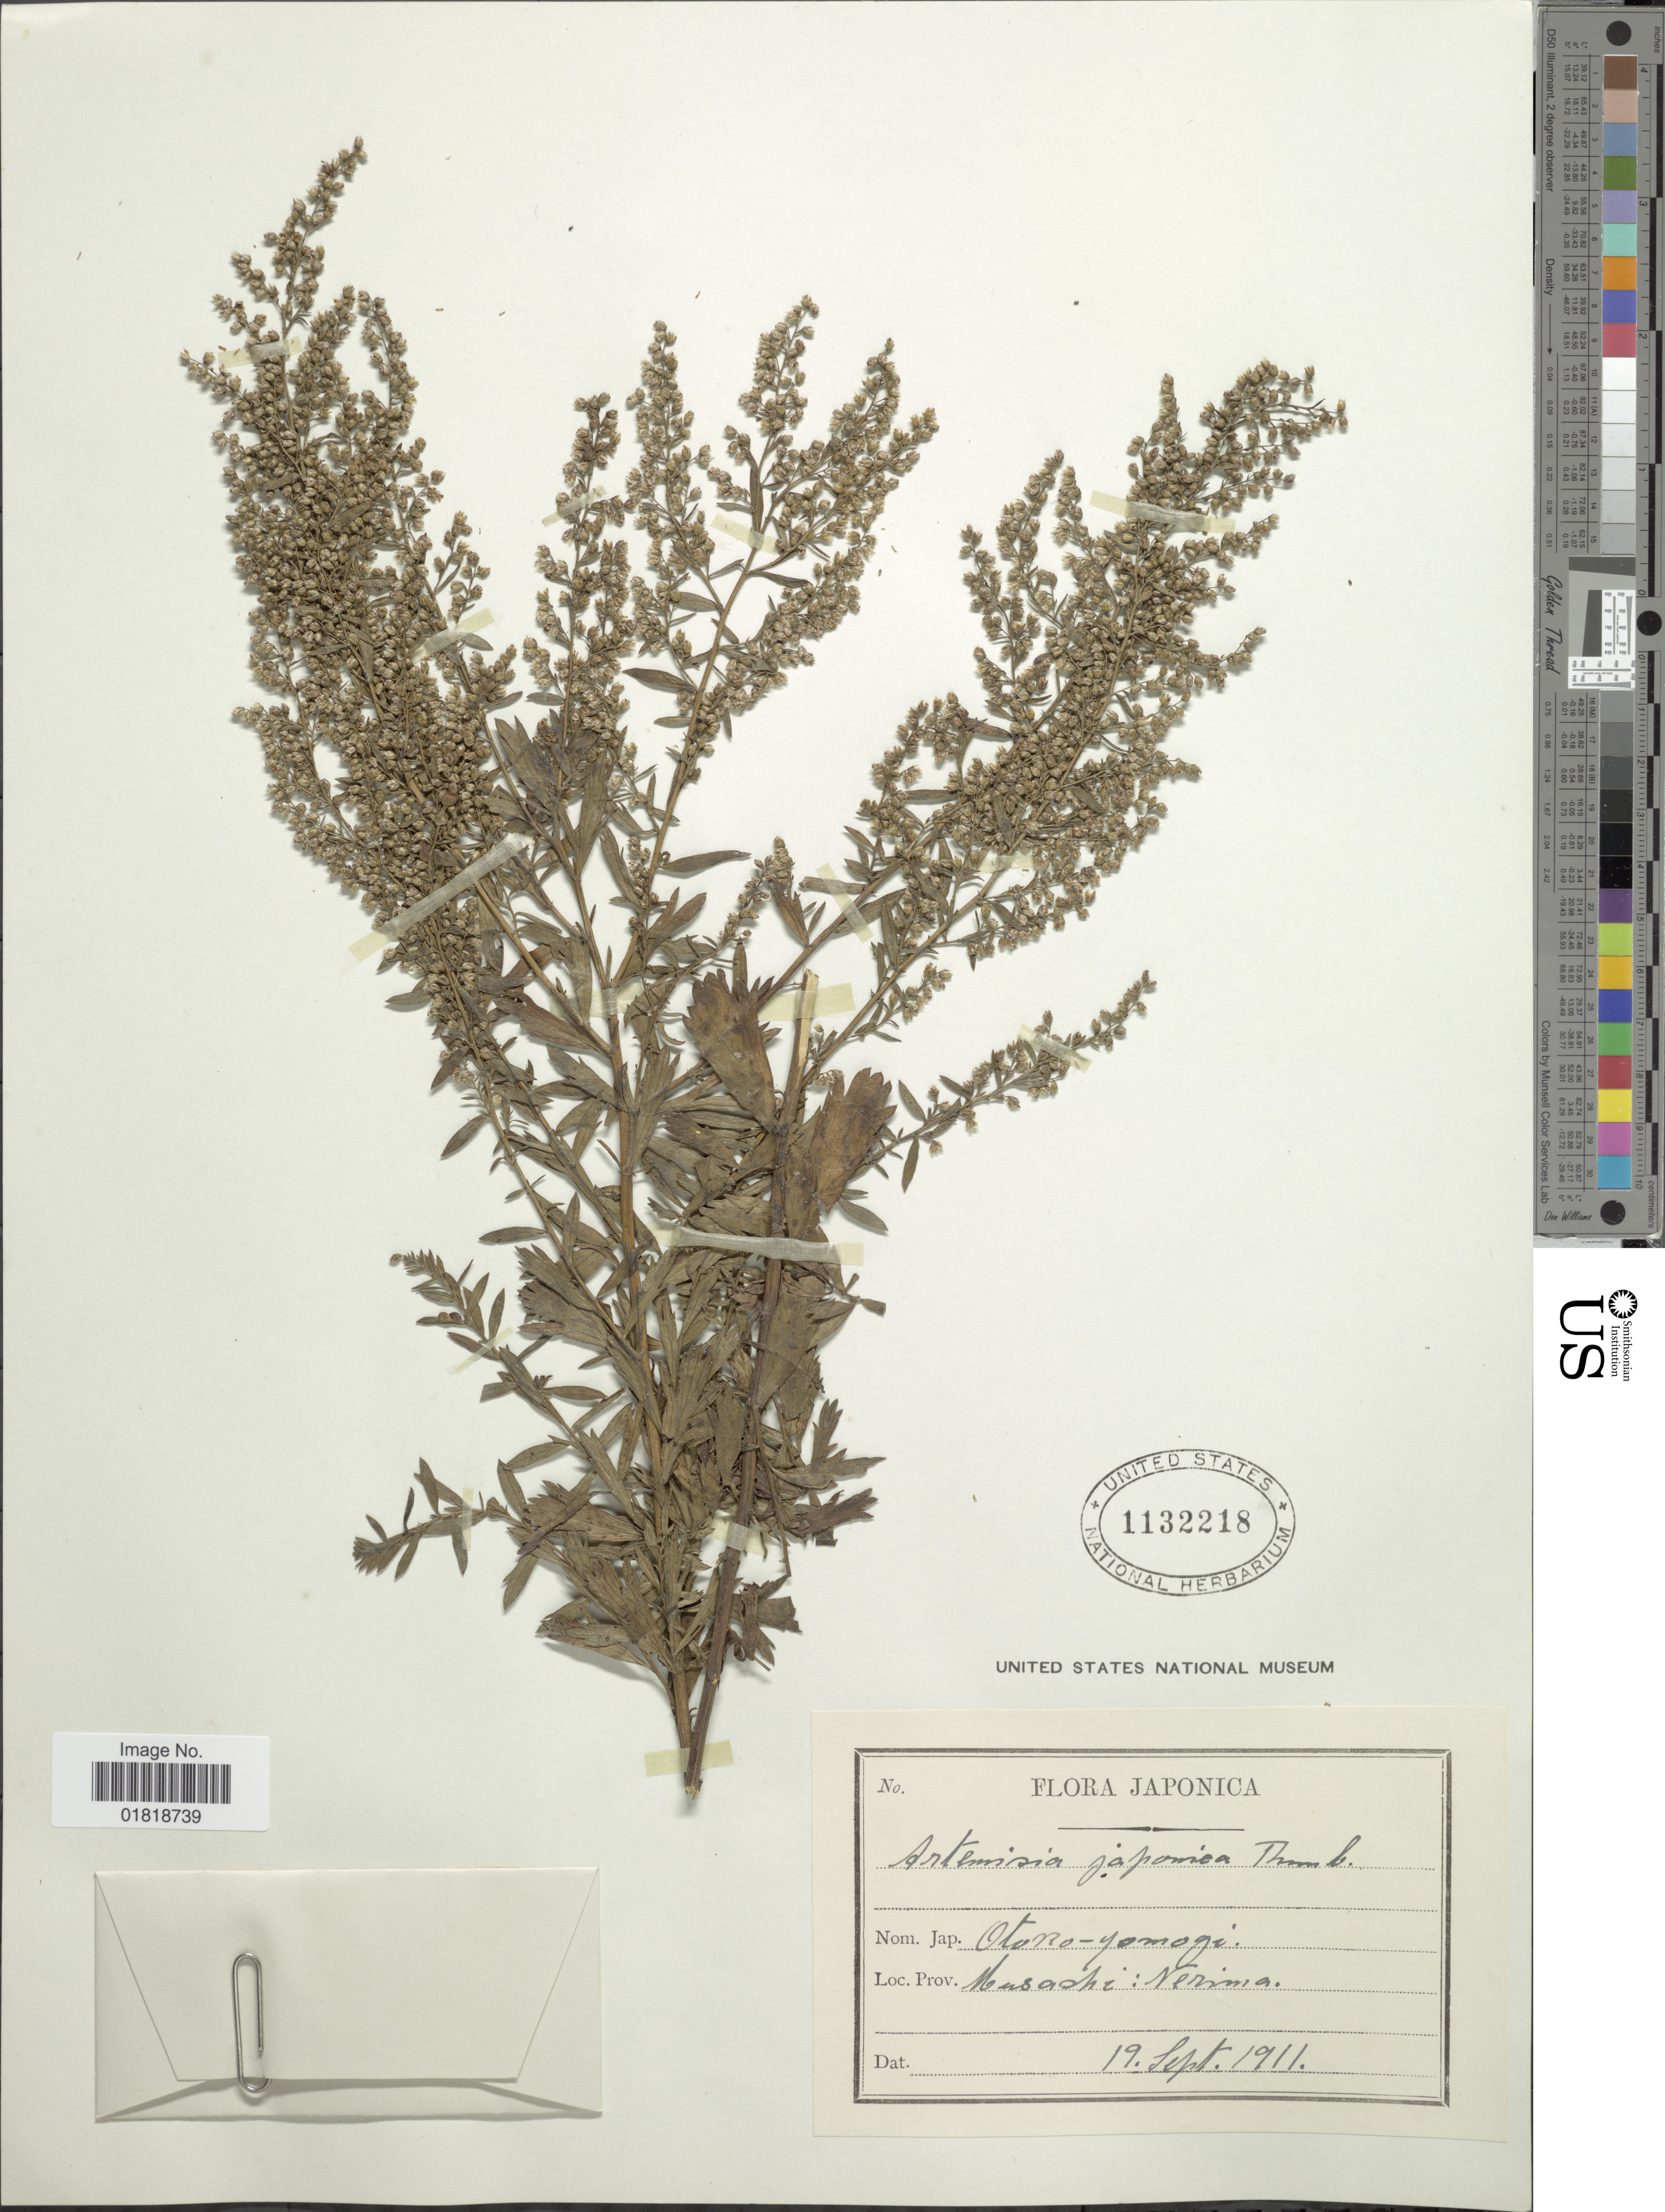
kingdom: Plantae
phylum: Tracheophyta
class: Magnoliopsida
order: Asterales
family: Asteraceae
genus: Artemisia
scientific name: Artemisia japonica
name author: Thunb.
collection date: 1911-09-19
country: Japan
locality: Musashi: Nerima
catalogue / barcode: US 1132218